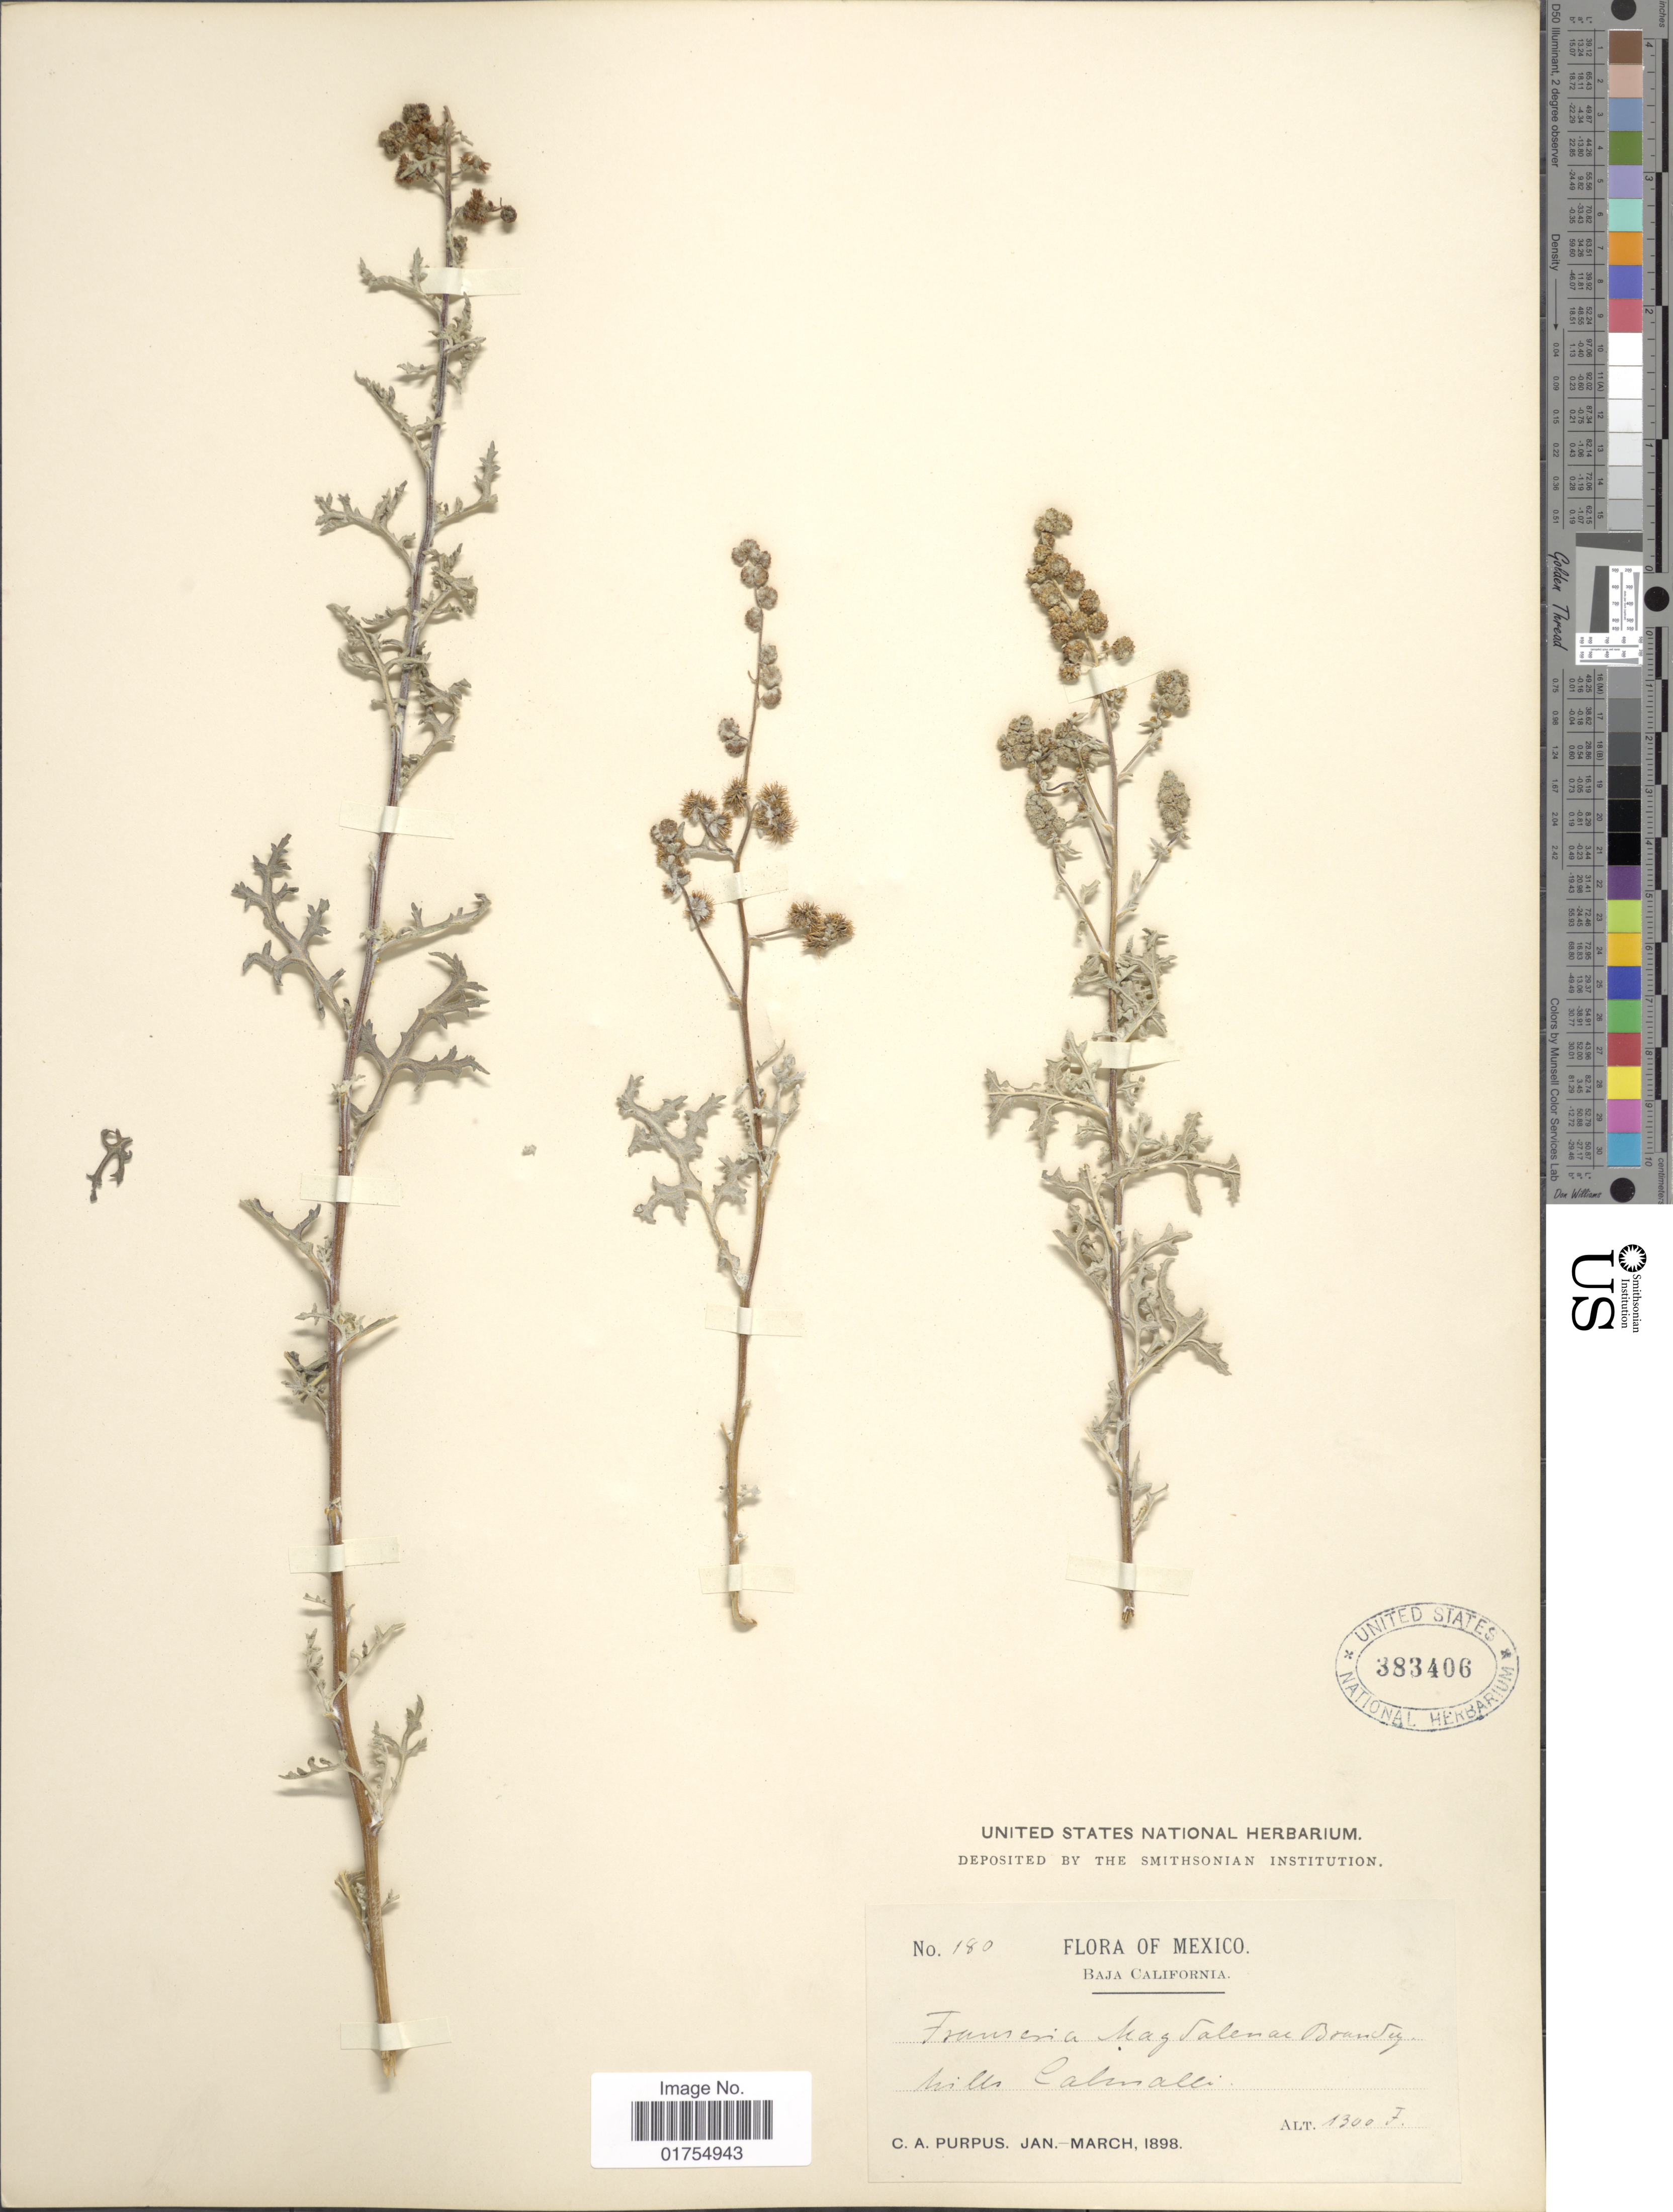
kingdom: Plantae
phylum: Tracheophyta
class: Magnoliopsida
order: Asterales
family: Asteraceae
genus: Franseria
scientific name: Franseria magdalenae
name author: Brandegee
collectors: C. A. Purpus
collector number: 180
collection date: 1898-01/1898-03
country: Mexico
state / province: Baja California Norte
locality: Hills Calmalli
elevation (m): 396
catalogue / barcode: US 383406